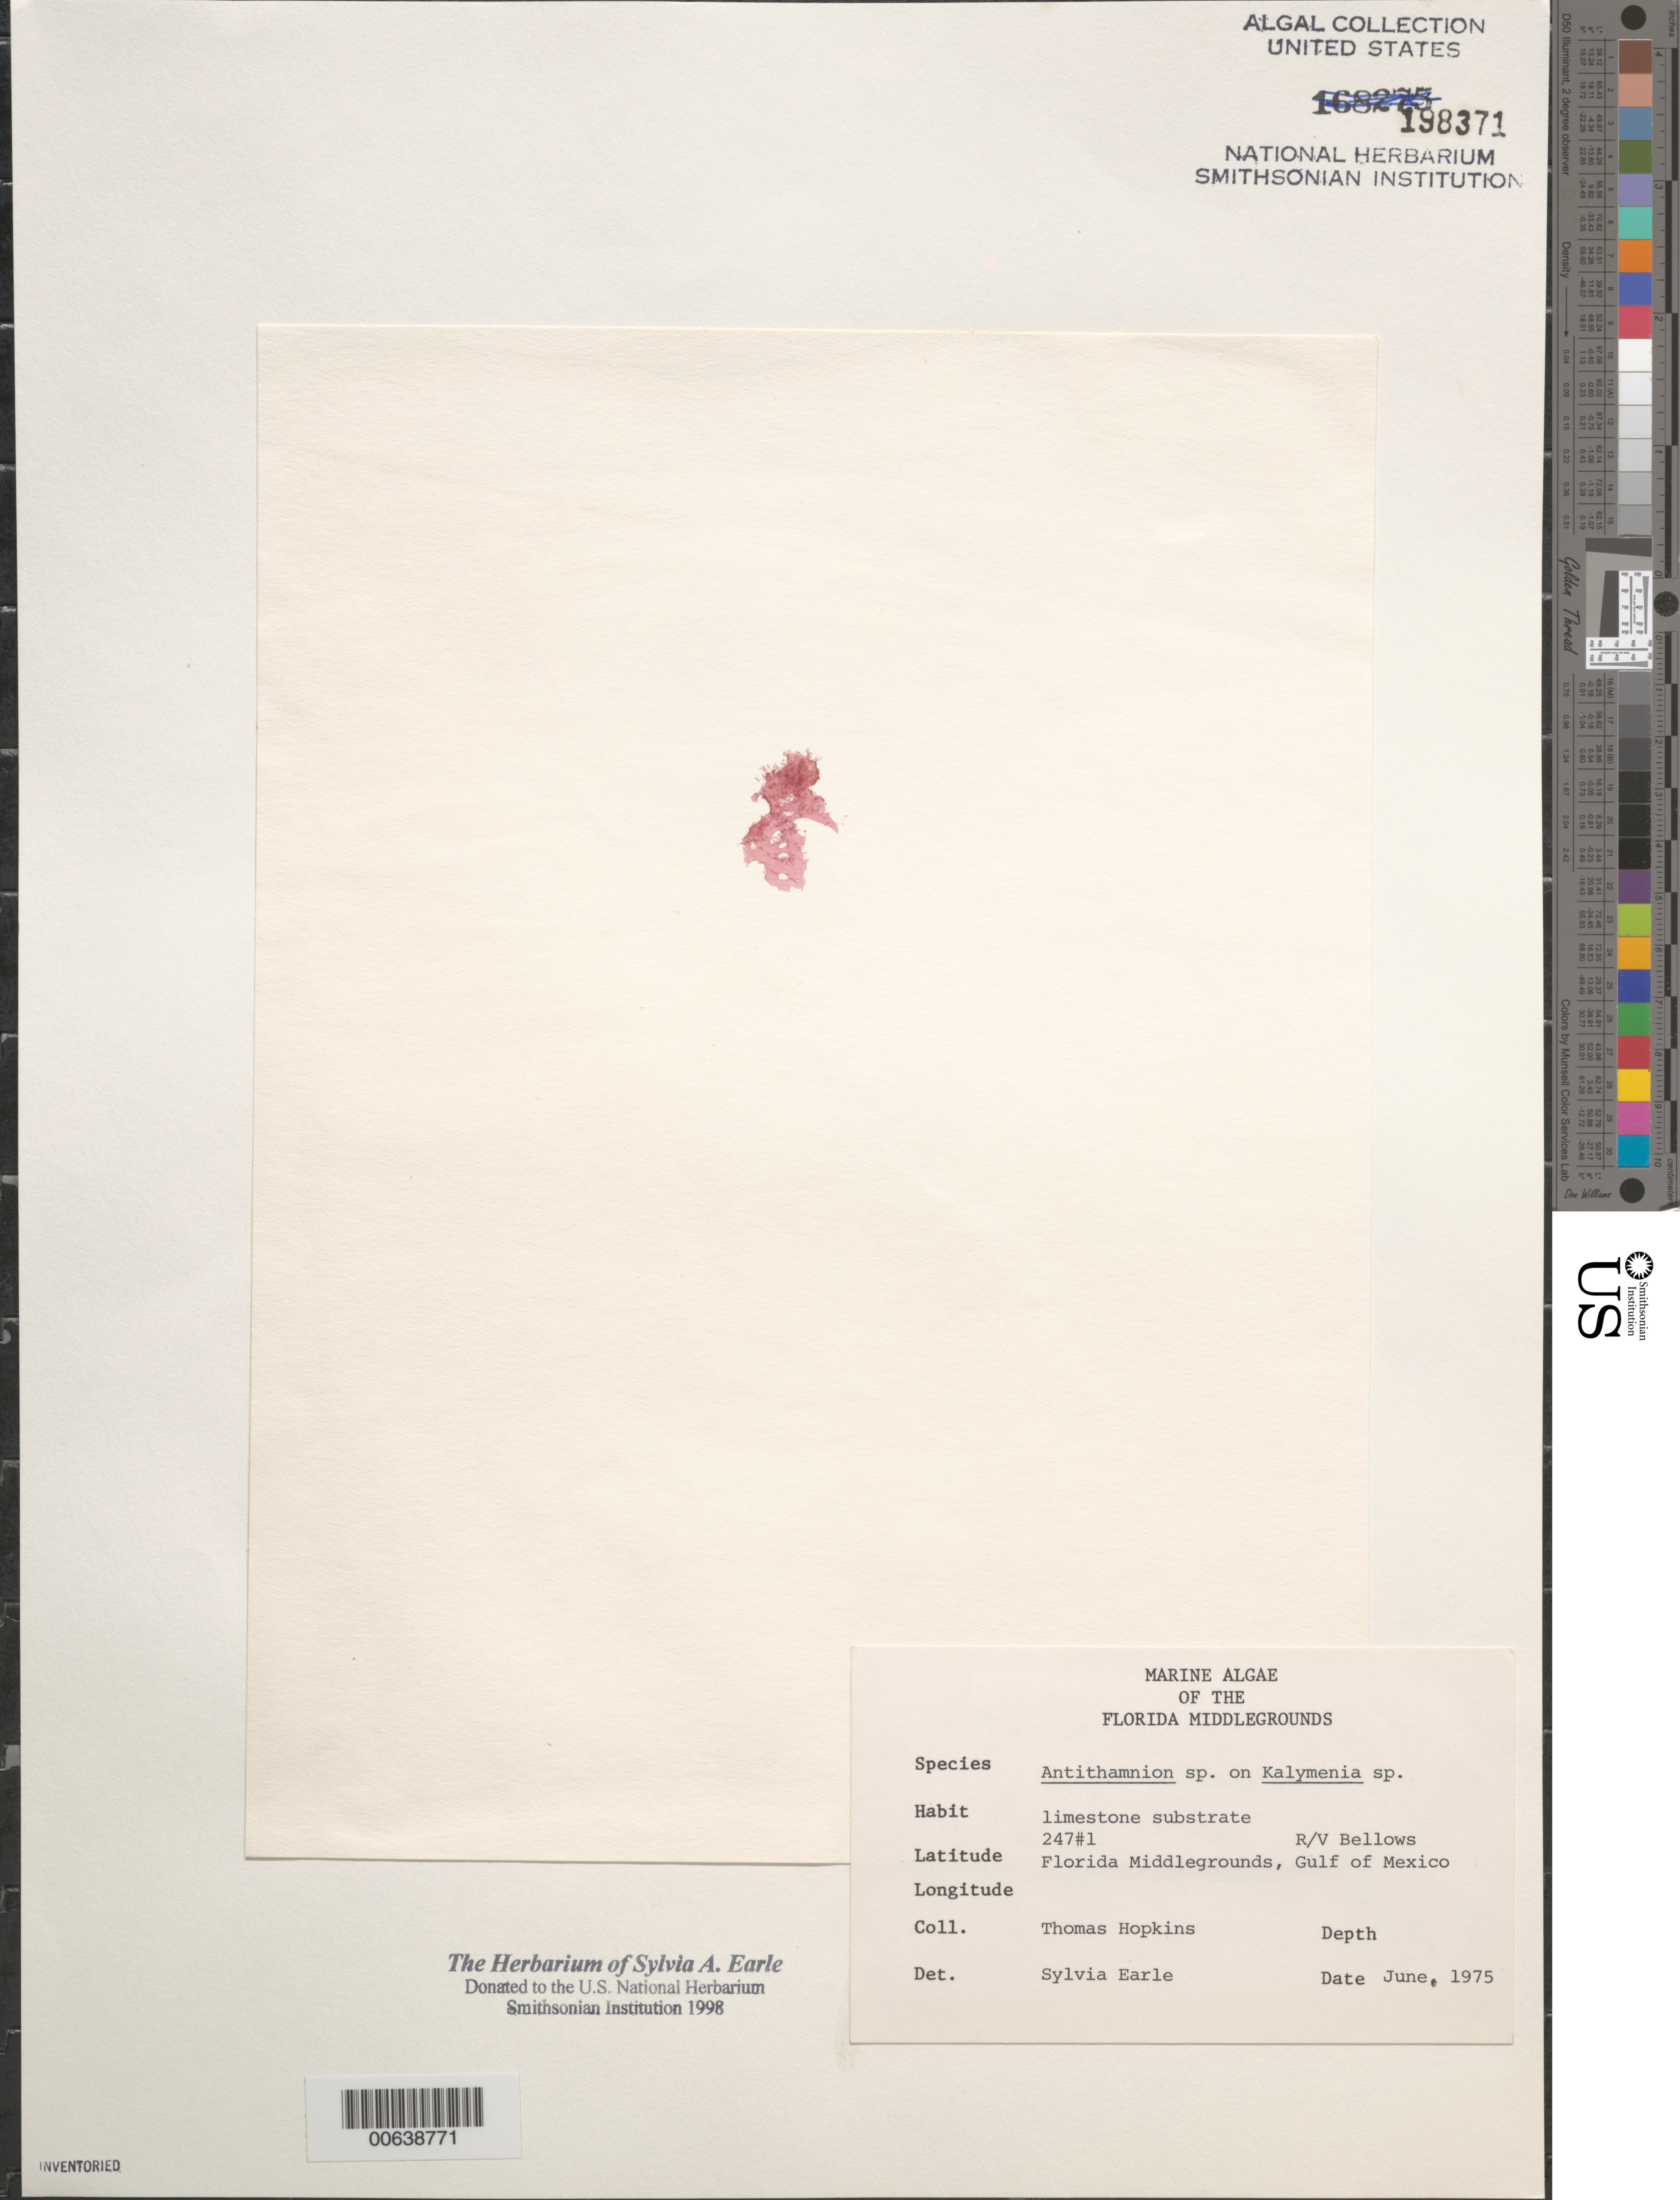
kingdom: Plantae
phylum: Rhodophyta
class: Florideophyceae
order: Ceramiales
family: Ceramiaceae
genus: Antithamnion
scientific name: Antithamnion sp.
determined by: Earle, S. A.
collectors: T. Hopkins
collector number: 247#1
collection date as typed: Jun 1975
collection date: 1975-06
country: United States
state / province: Florida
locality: Florida Middle Grounds, Gulf of Mexico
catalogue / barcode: US 198371